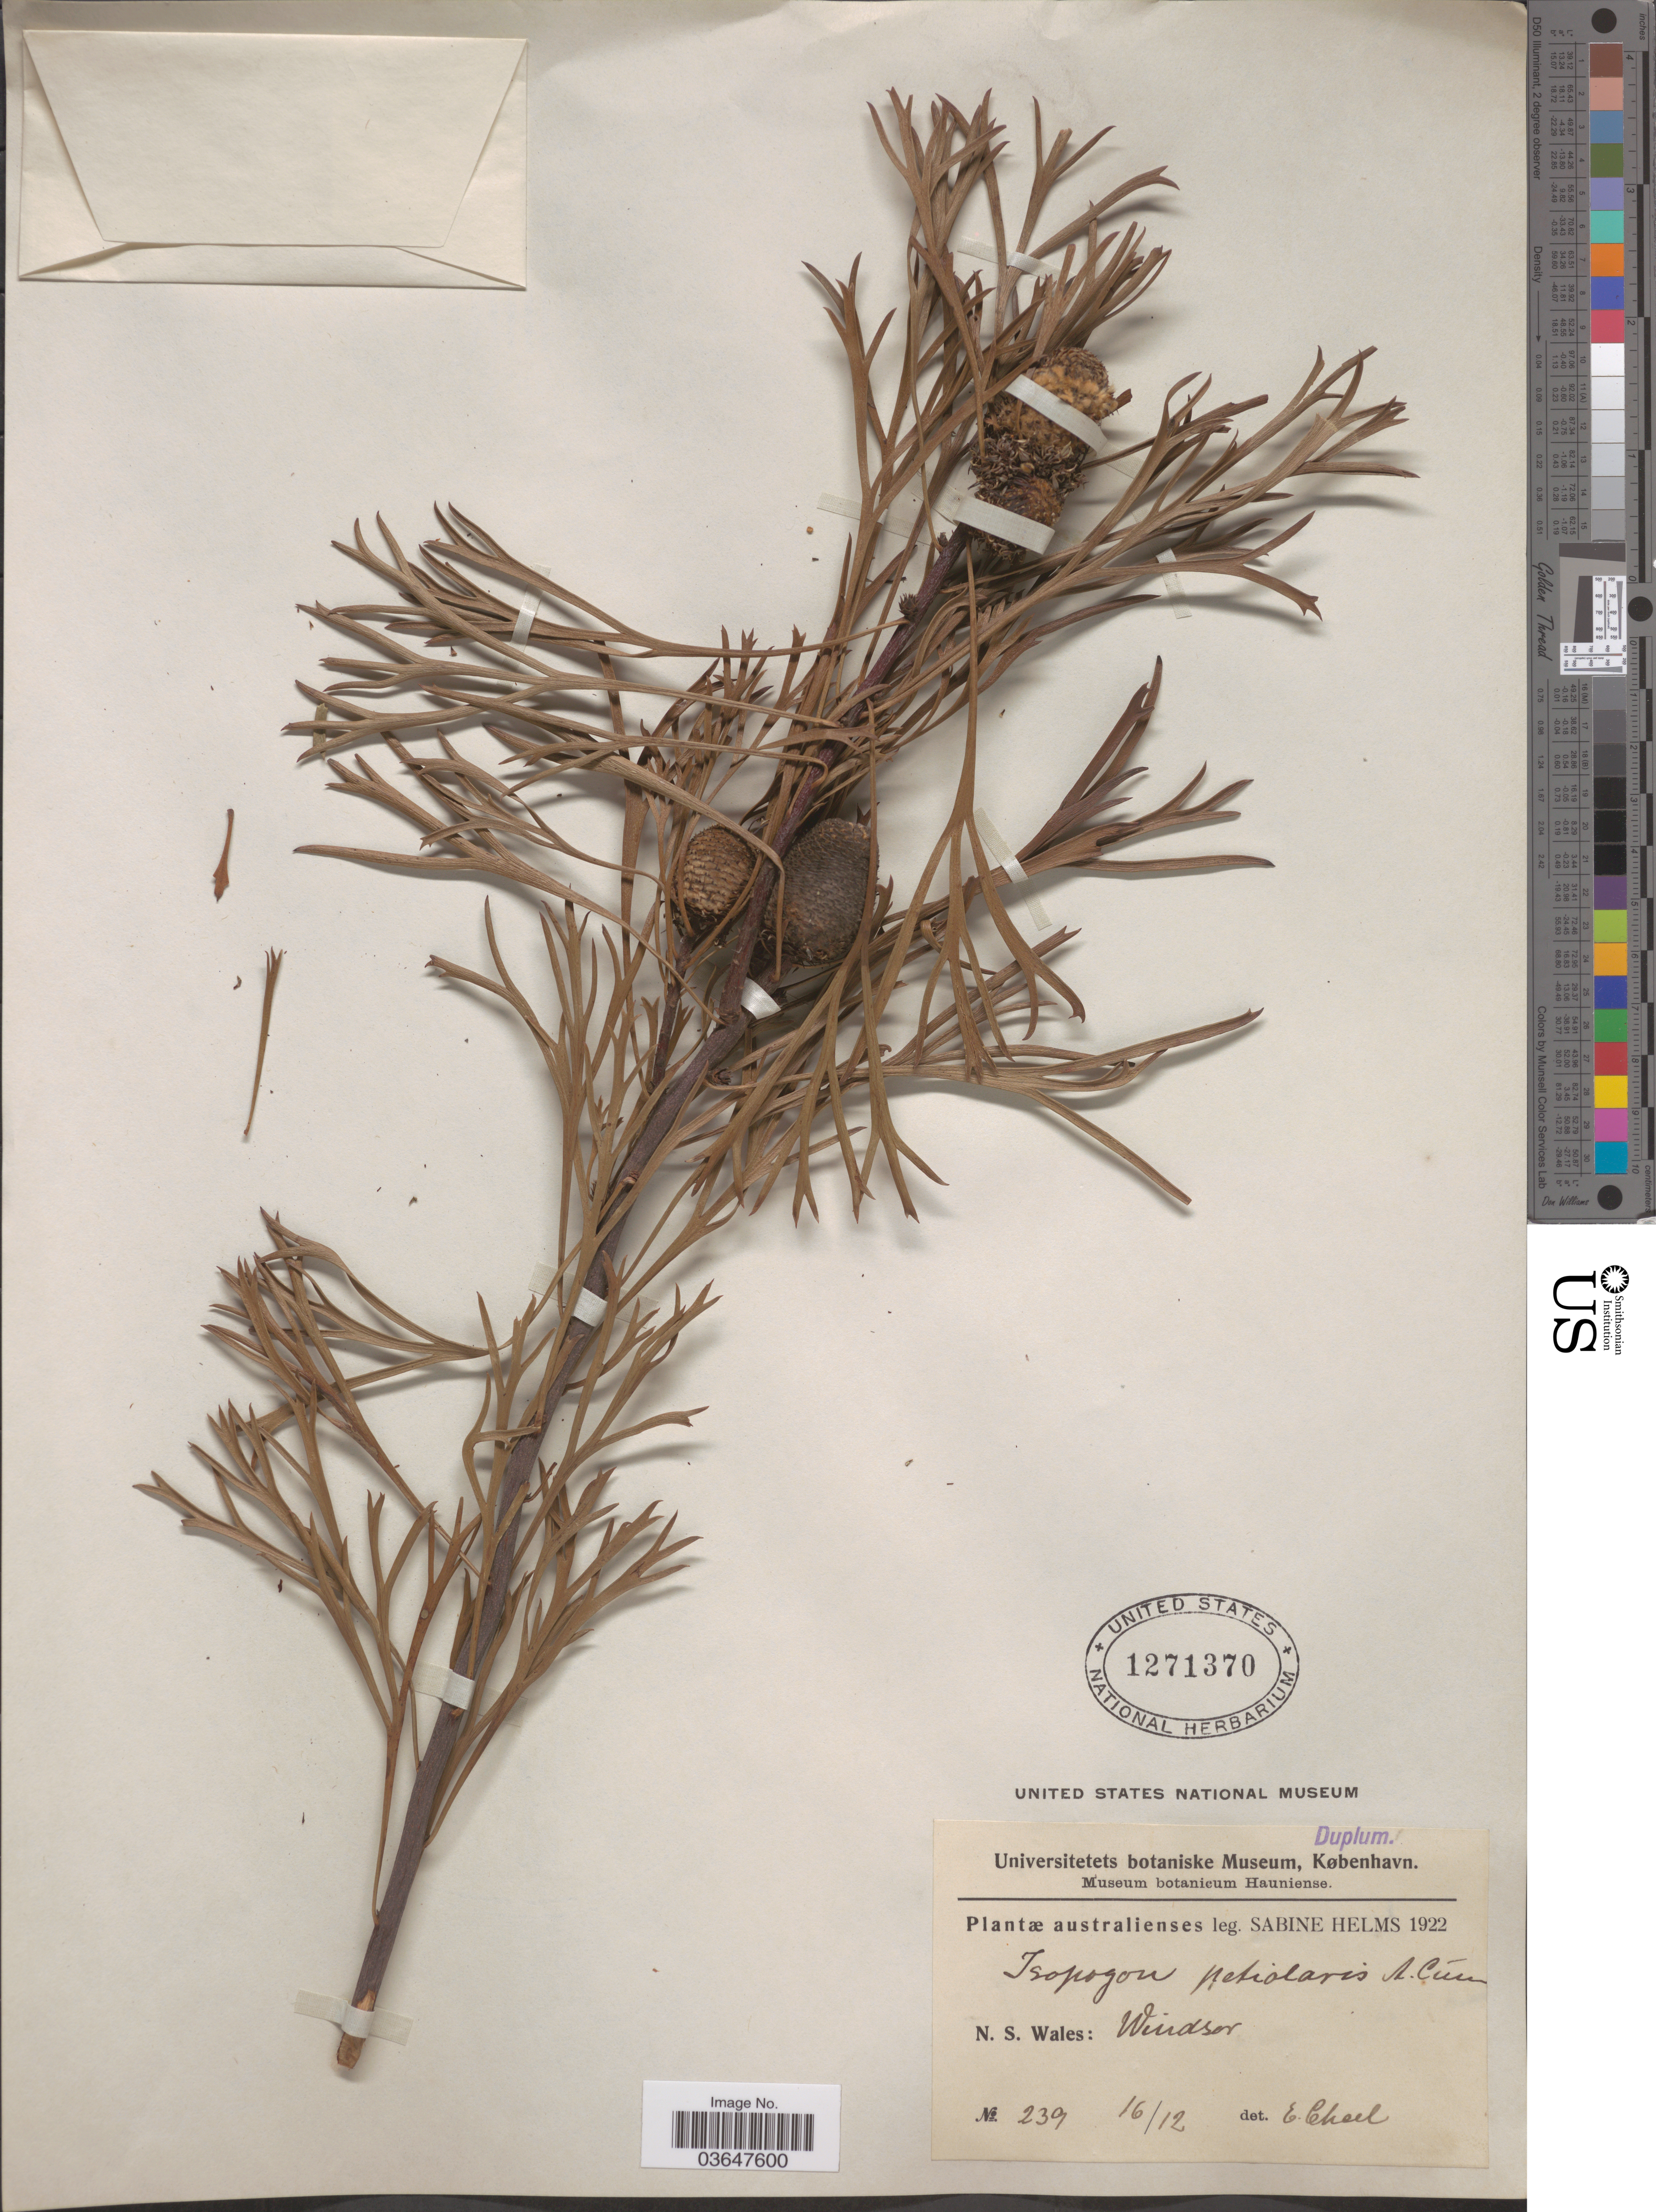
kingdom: Plantae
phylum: Tracheophyta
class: Magnoliopsida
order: Proteales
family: Proteaceae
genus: Isopogon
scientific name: Isopogon petiolaris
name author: A. Cunn. ex R. Br.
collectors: S. Helms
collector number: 239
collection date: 1922-12-16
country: Australia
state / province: New South Wales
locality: Windsor.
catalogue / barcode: US 1271370